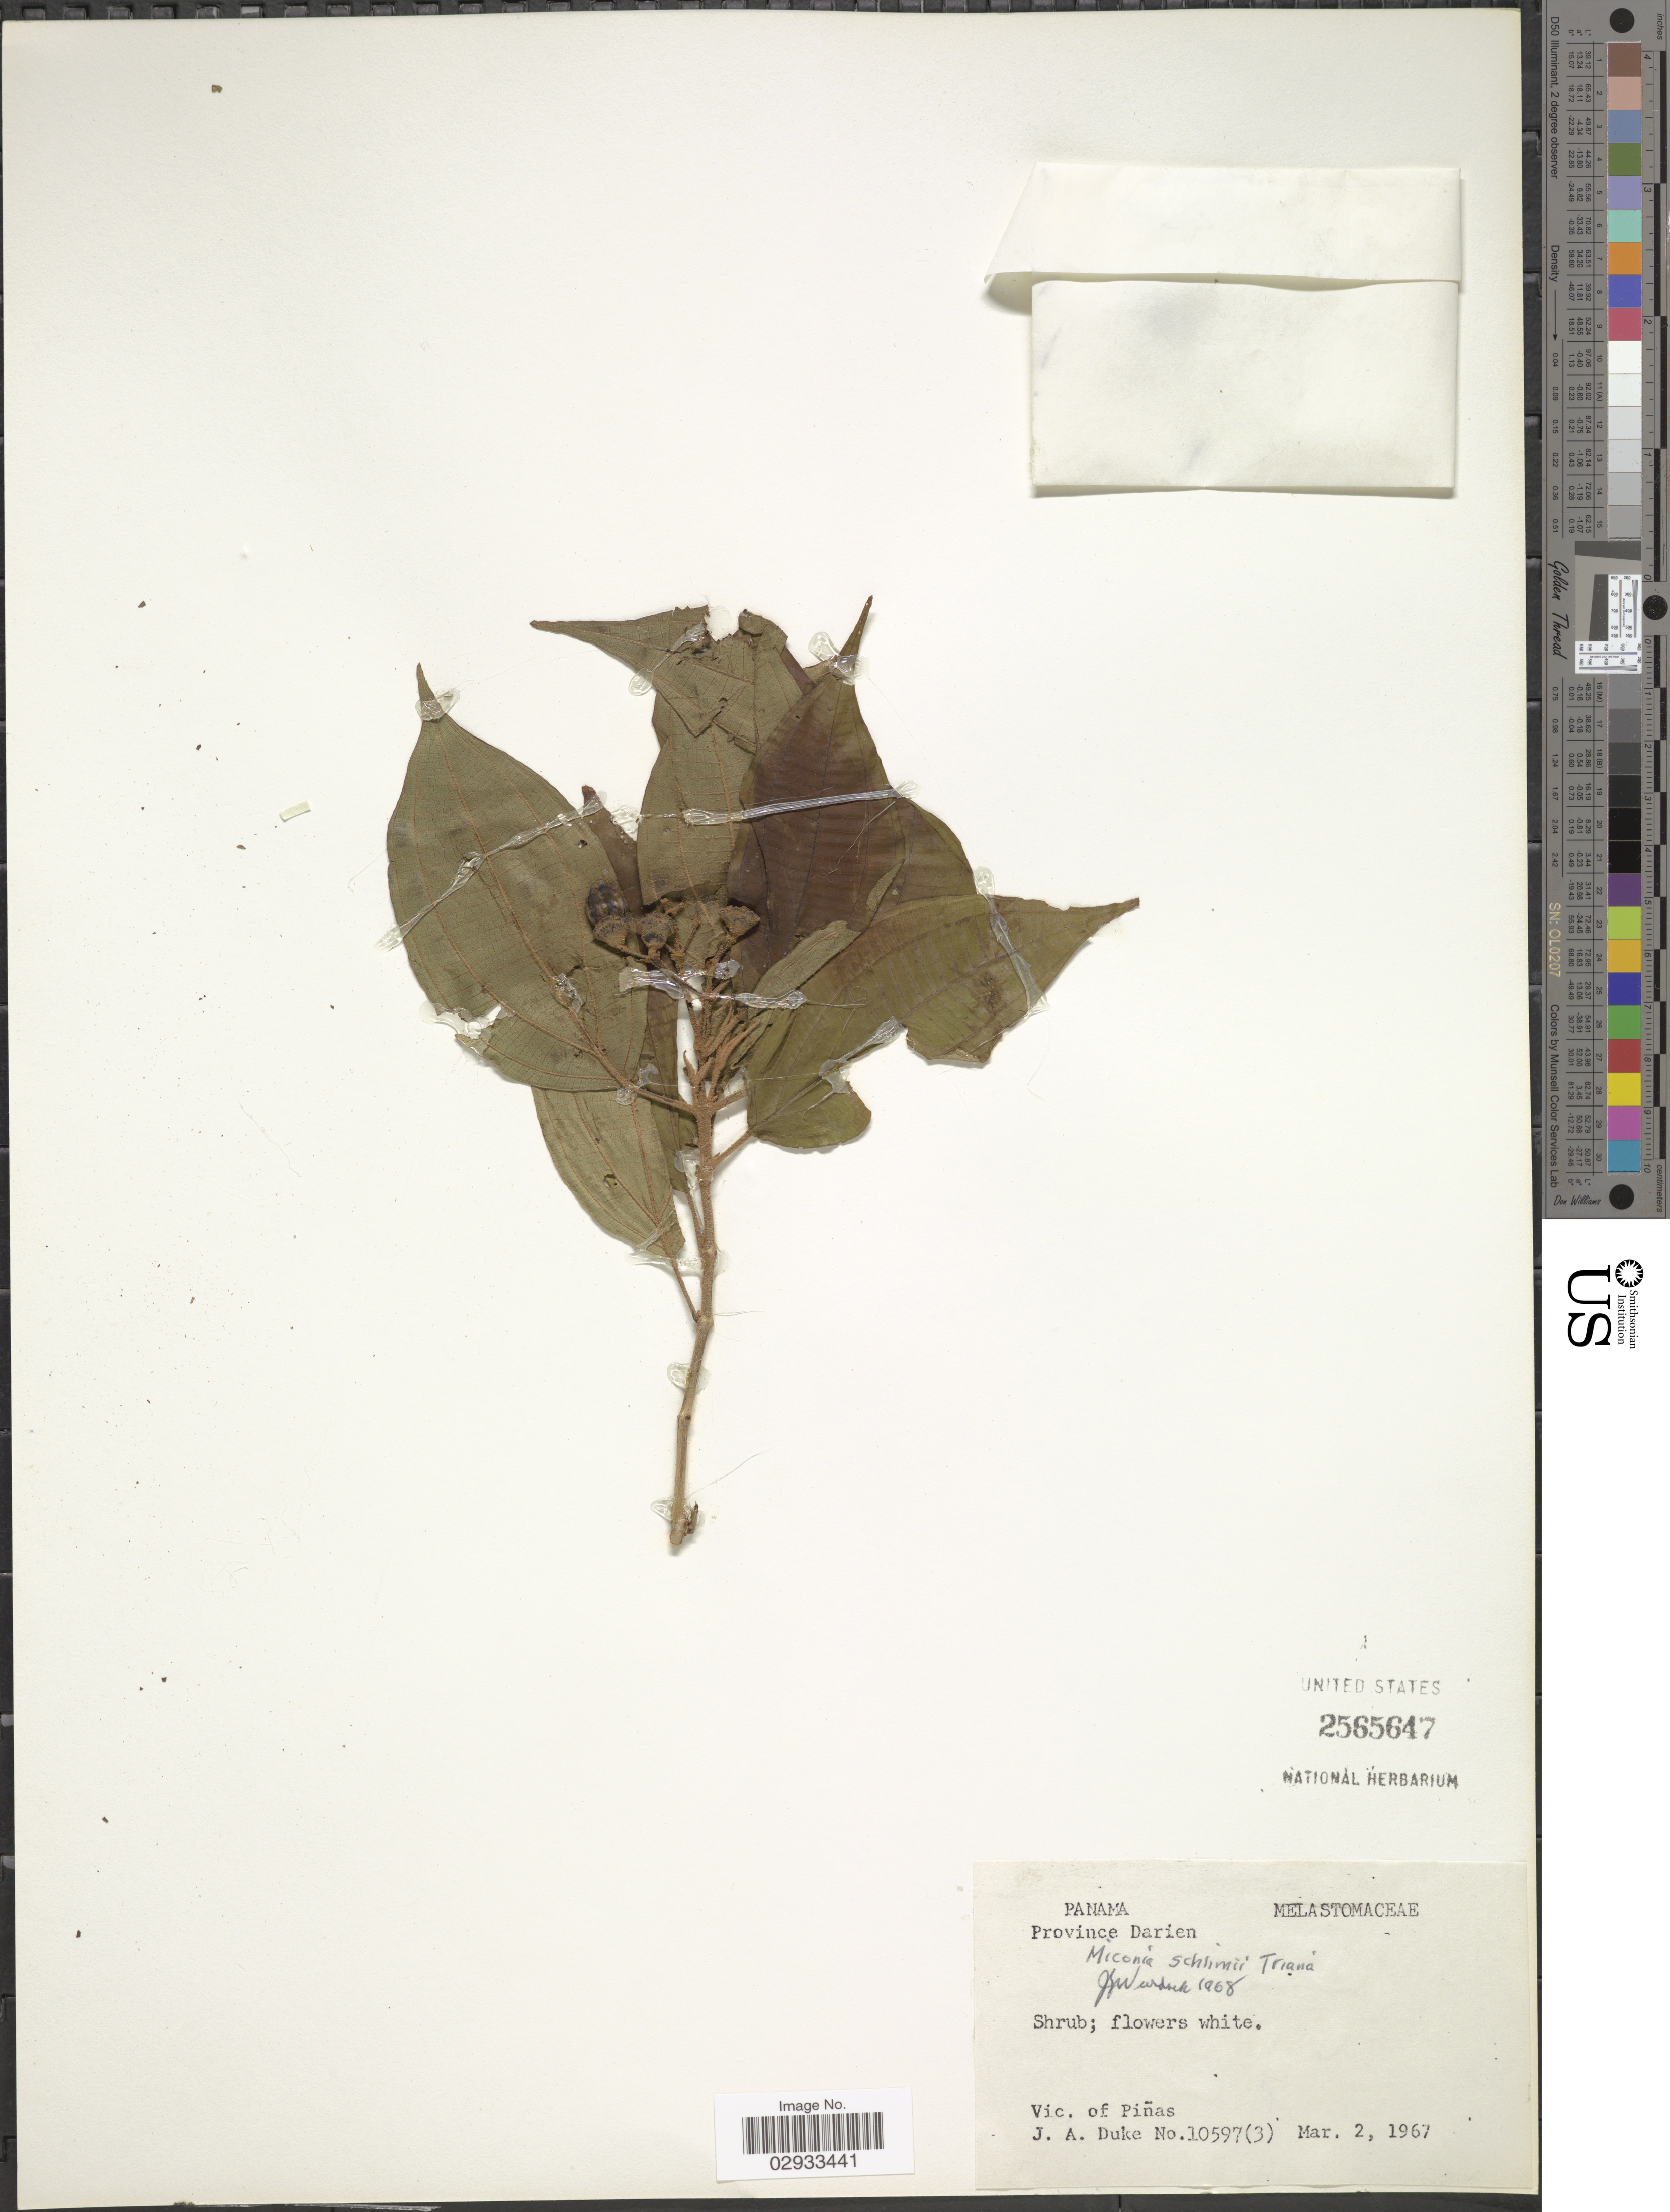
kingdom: Plantae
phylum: Tracheophyta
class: Magnoliopsida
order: Myrtales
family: Melastomataceae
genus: Miconia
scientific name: Miconia schlimii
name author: Triana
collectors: J. A. Duke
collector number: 10597(3)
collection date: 1967-03-02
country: Panama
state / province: Darién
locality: Vic. of Piñas.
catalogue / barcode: US 2565647